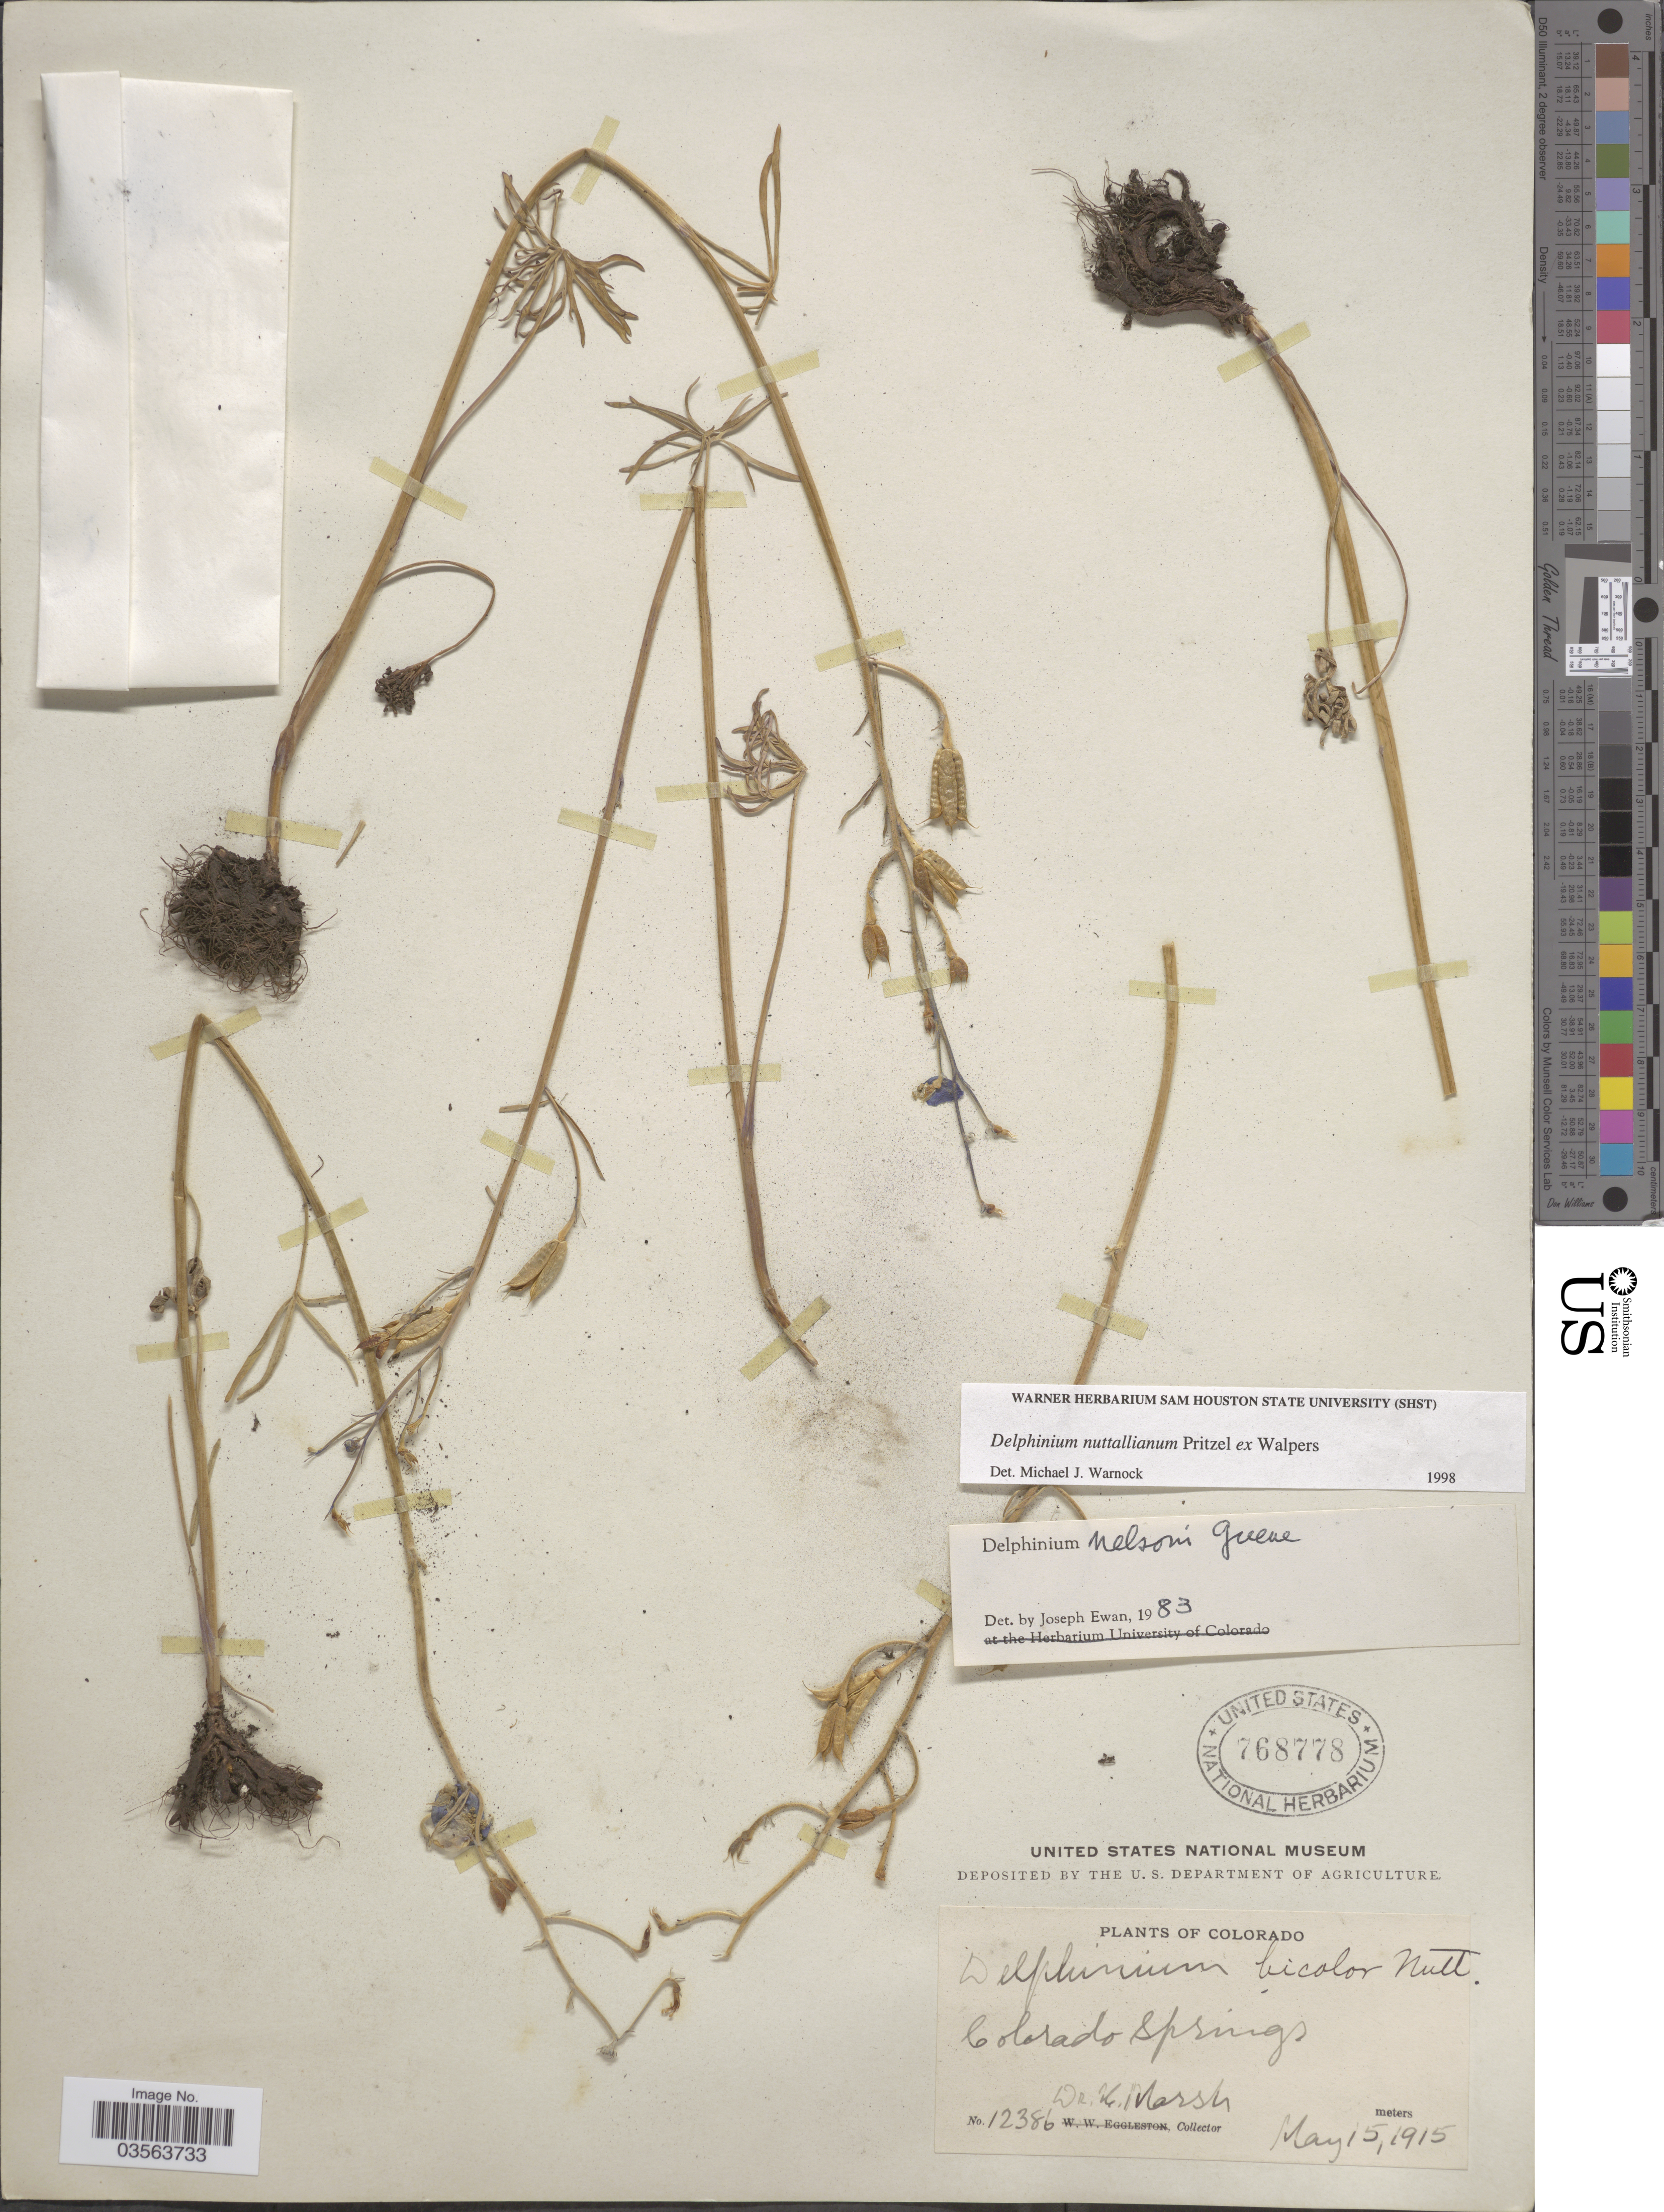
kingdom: Plantae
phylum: Tracheophyta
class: Magnoliopsida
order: Ranunculales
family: Ranunculaceae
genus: Delphinium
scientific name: Delphinium nuttallianum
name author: E. Pritz. ex Walpers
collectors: H. Marsh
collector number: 12386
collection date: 1915-05-15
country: United States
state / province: Colorado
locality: Colorado Springs.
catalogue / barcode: US 768778